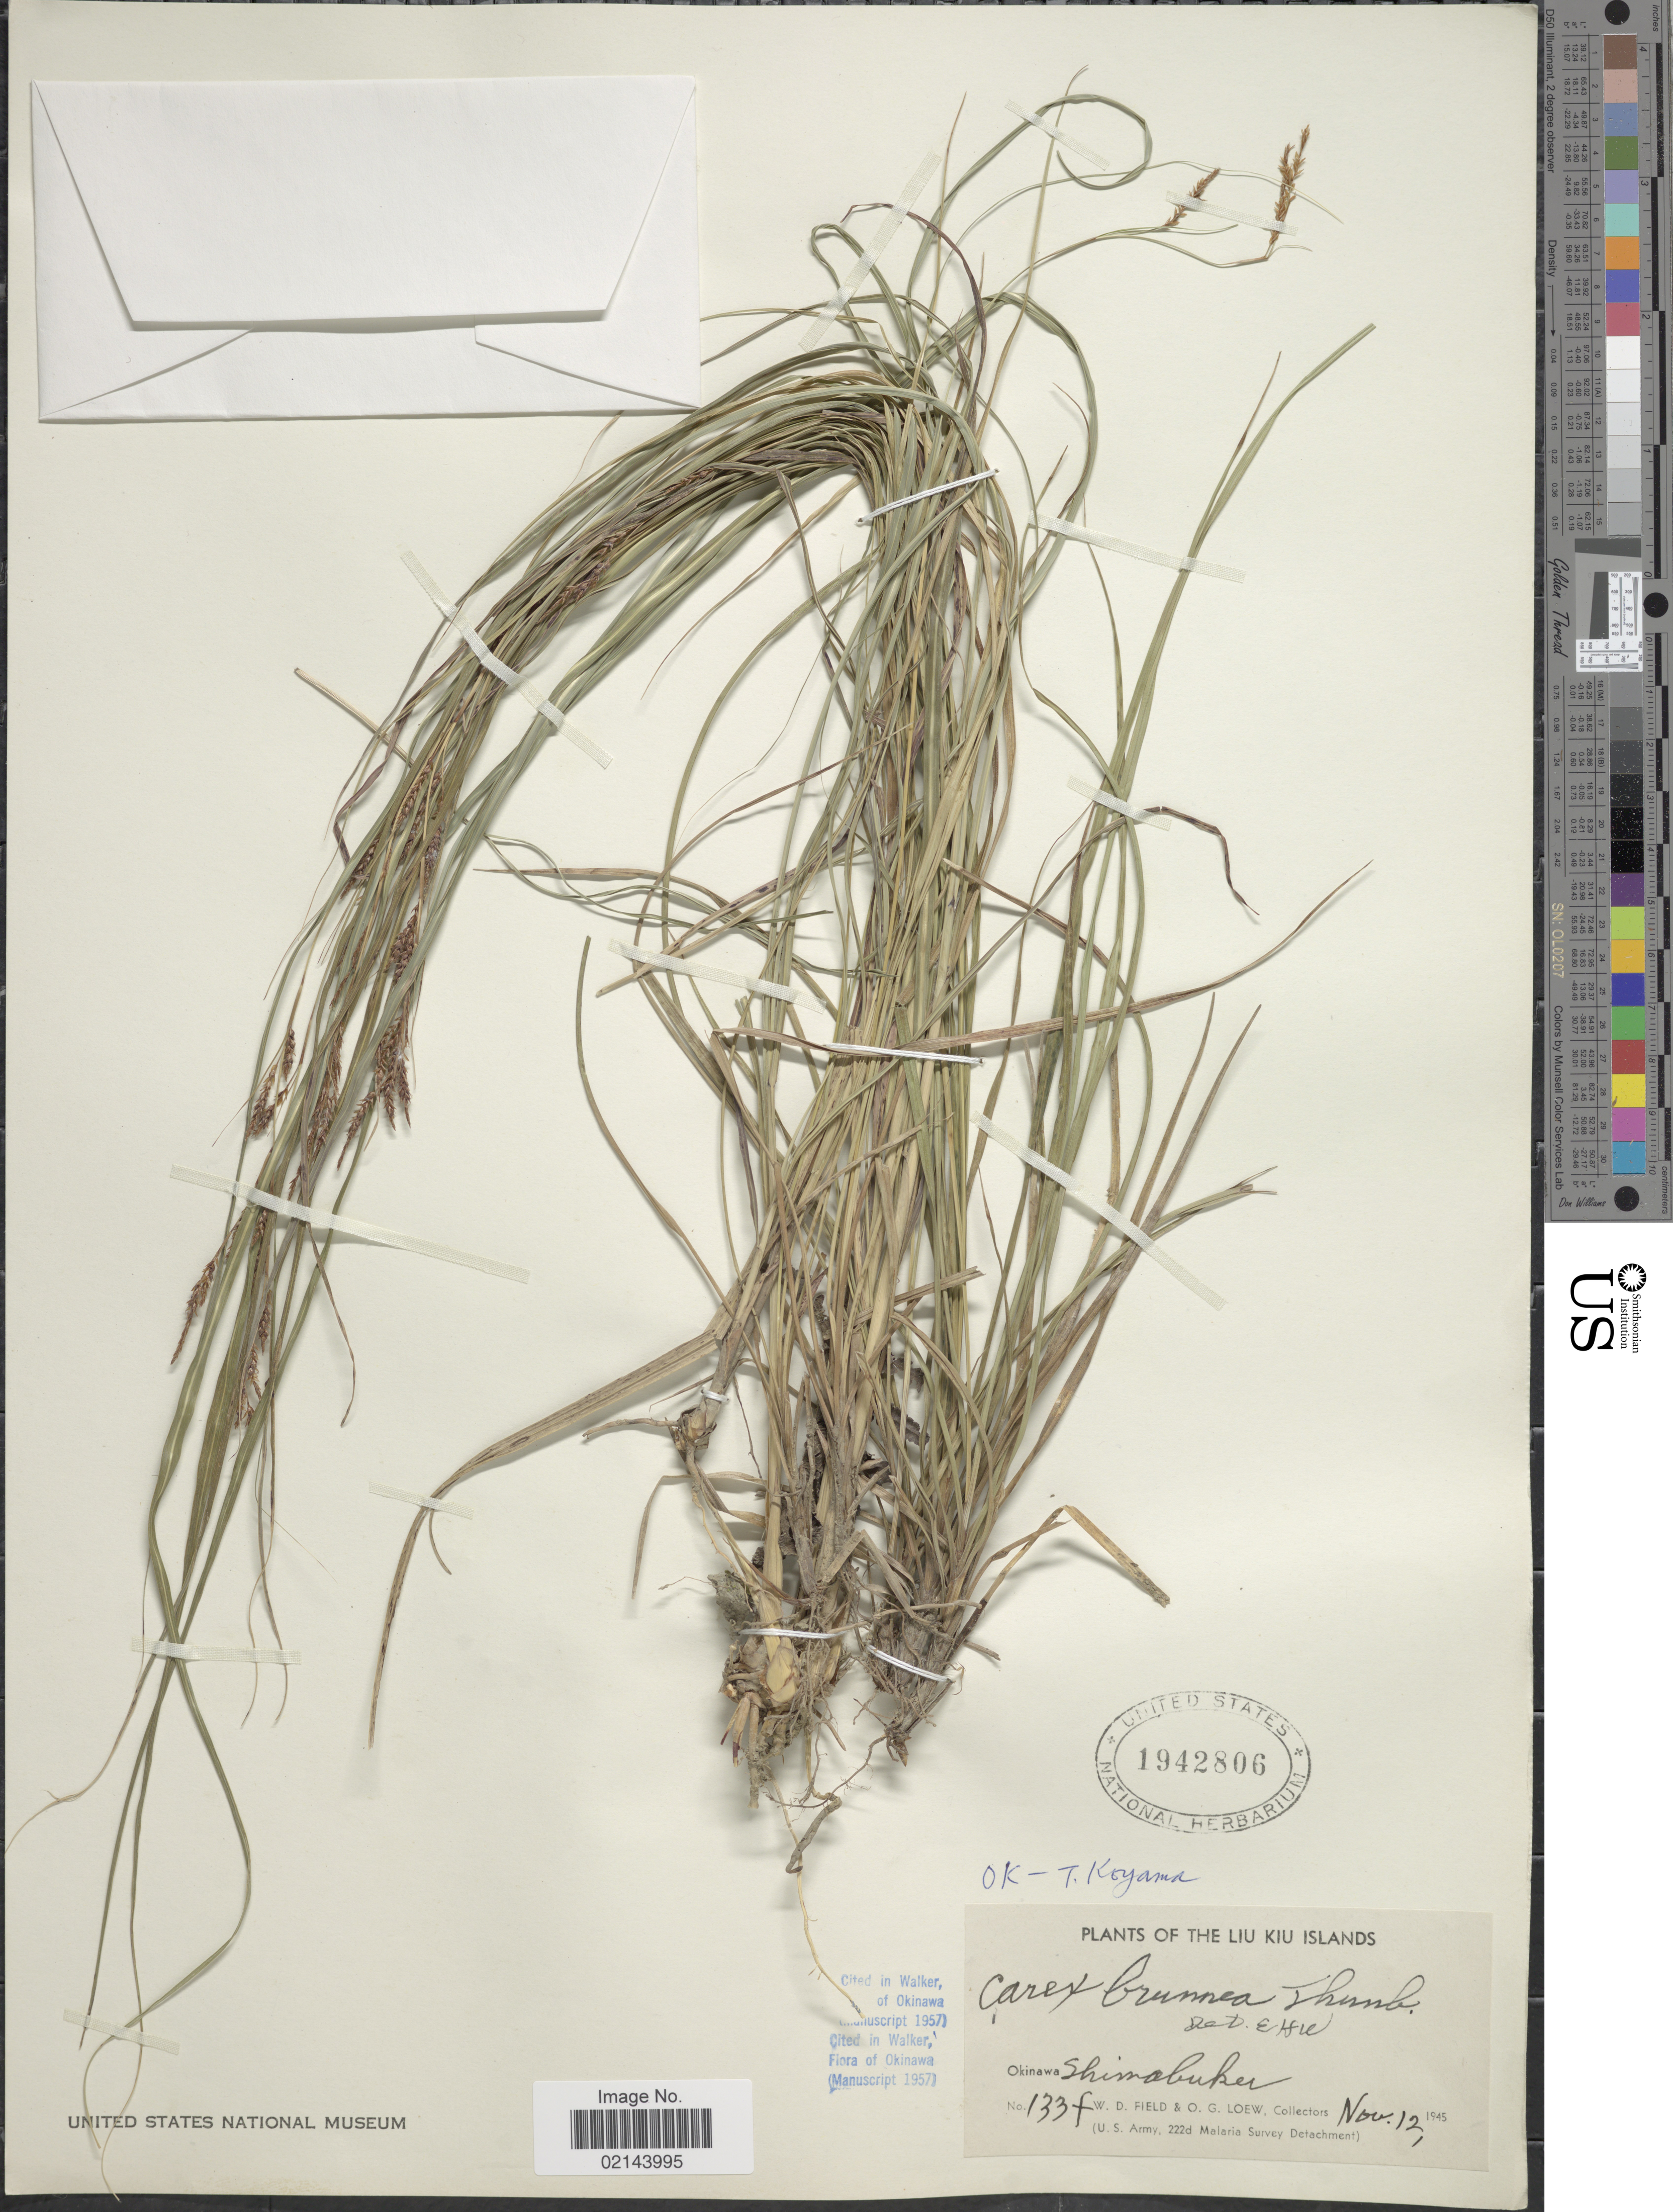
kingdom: Plantae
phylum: Tracheophyta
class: Liliopsida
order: Poales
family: Cyperaceae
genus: Carex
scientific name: Carex brunnea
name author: Thunb.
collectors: W. D. Field & O. G. Loew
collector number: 133f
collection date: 1945-11-12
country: Japan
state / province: Okinawa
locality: The Liu Kiu Islands, Okinawa, Shimabuker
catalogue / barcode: US 1942806